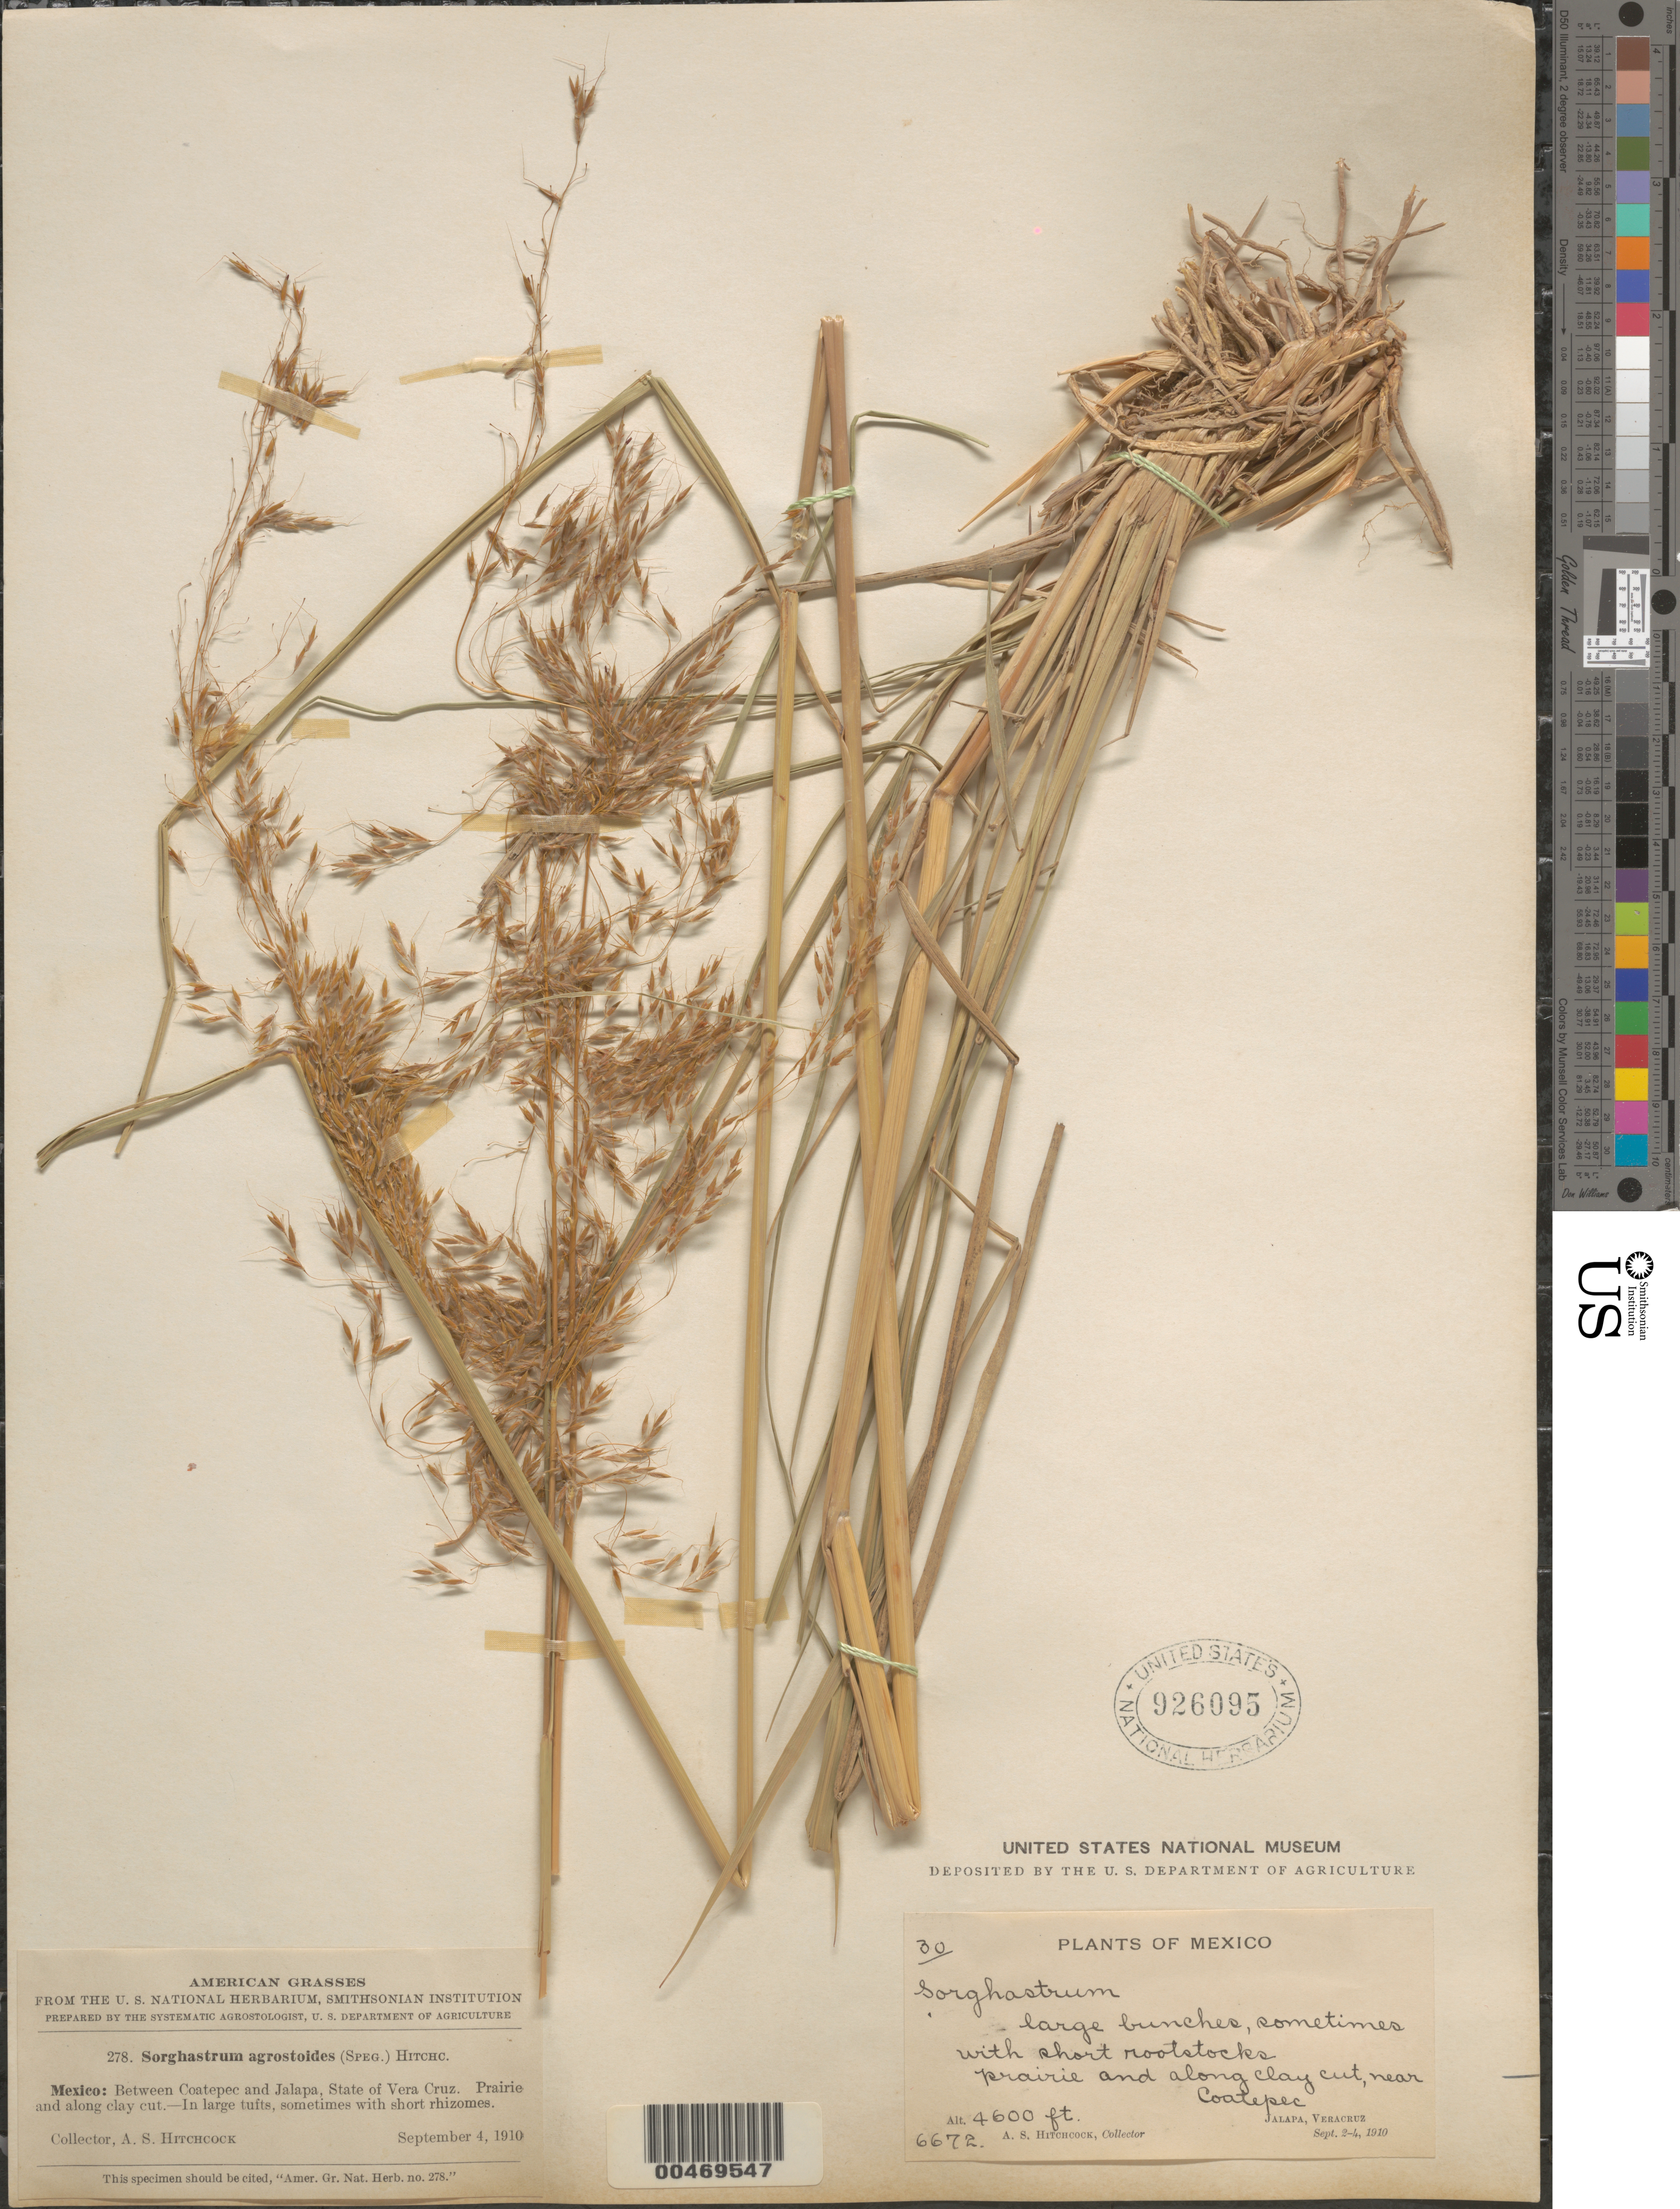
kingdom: Plantae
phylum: Tracheophyta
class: Liliopsida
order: Poales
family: Poaceae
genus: Sorghastrum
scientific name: Sorghastrum setosum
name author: (Griseb.) Hitchc.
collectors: A. S. Hitchcock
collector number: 6672/278/30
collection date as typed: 2 Sep 1910 to 4 Sep 1910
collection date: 1910-09-02/1910-09-04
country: Mexico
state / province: Veracruz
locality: Near Coatepec, Jalapa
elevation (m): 1402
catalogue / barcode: US 926095